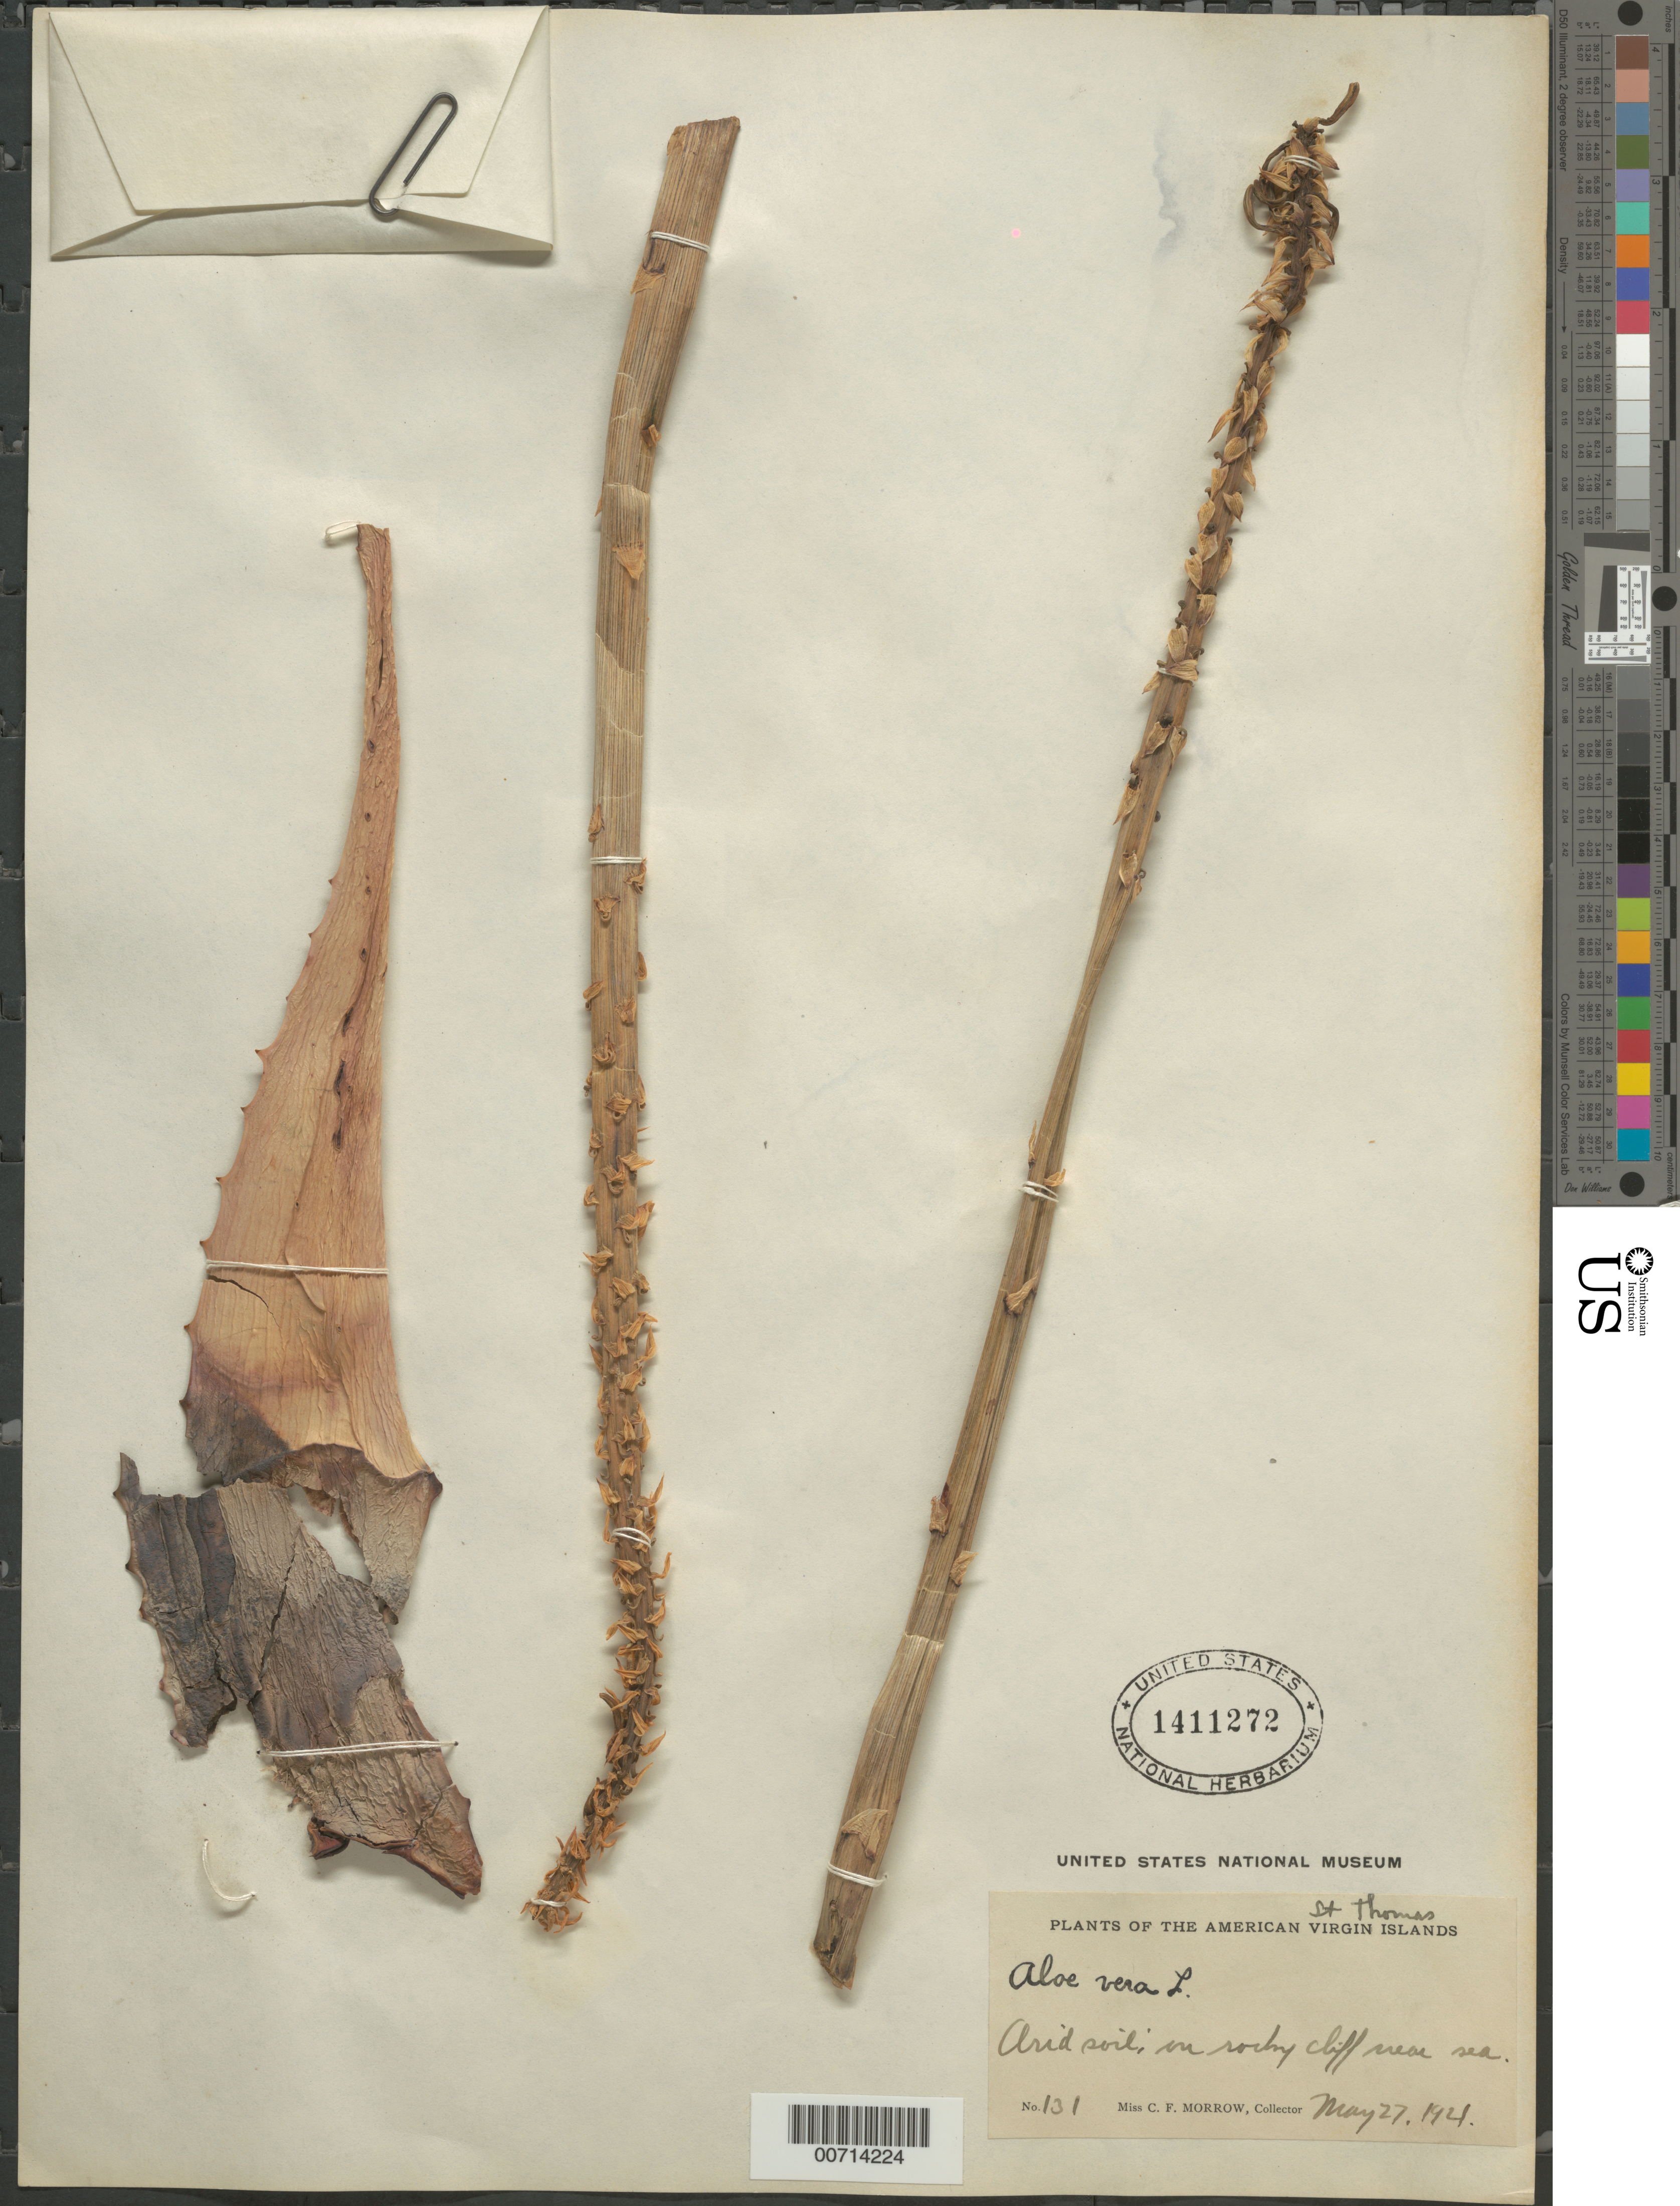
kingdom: Plantae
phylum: Tracheophyta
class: Liliopsida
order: Asparagales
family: Asphodelaceae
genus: Aloe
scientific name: Aloe vera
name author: L.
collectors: C. Morrow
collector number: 131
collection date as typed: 27 May 1921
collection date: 1921-05-27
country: U.S. Virgin Islands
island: St. Thomas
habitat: Arid soil, in rock cliff near sea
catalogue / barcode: US 1411272